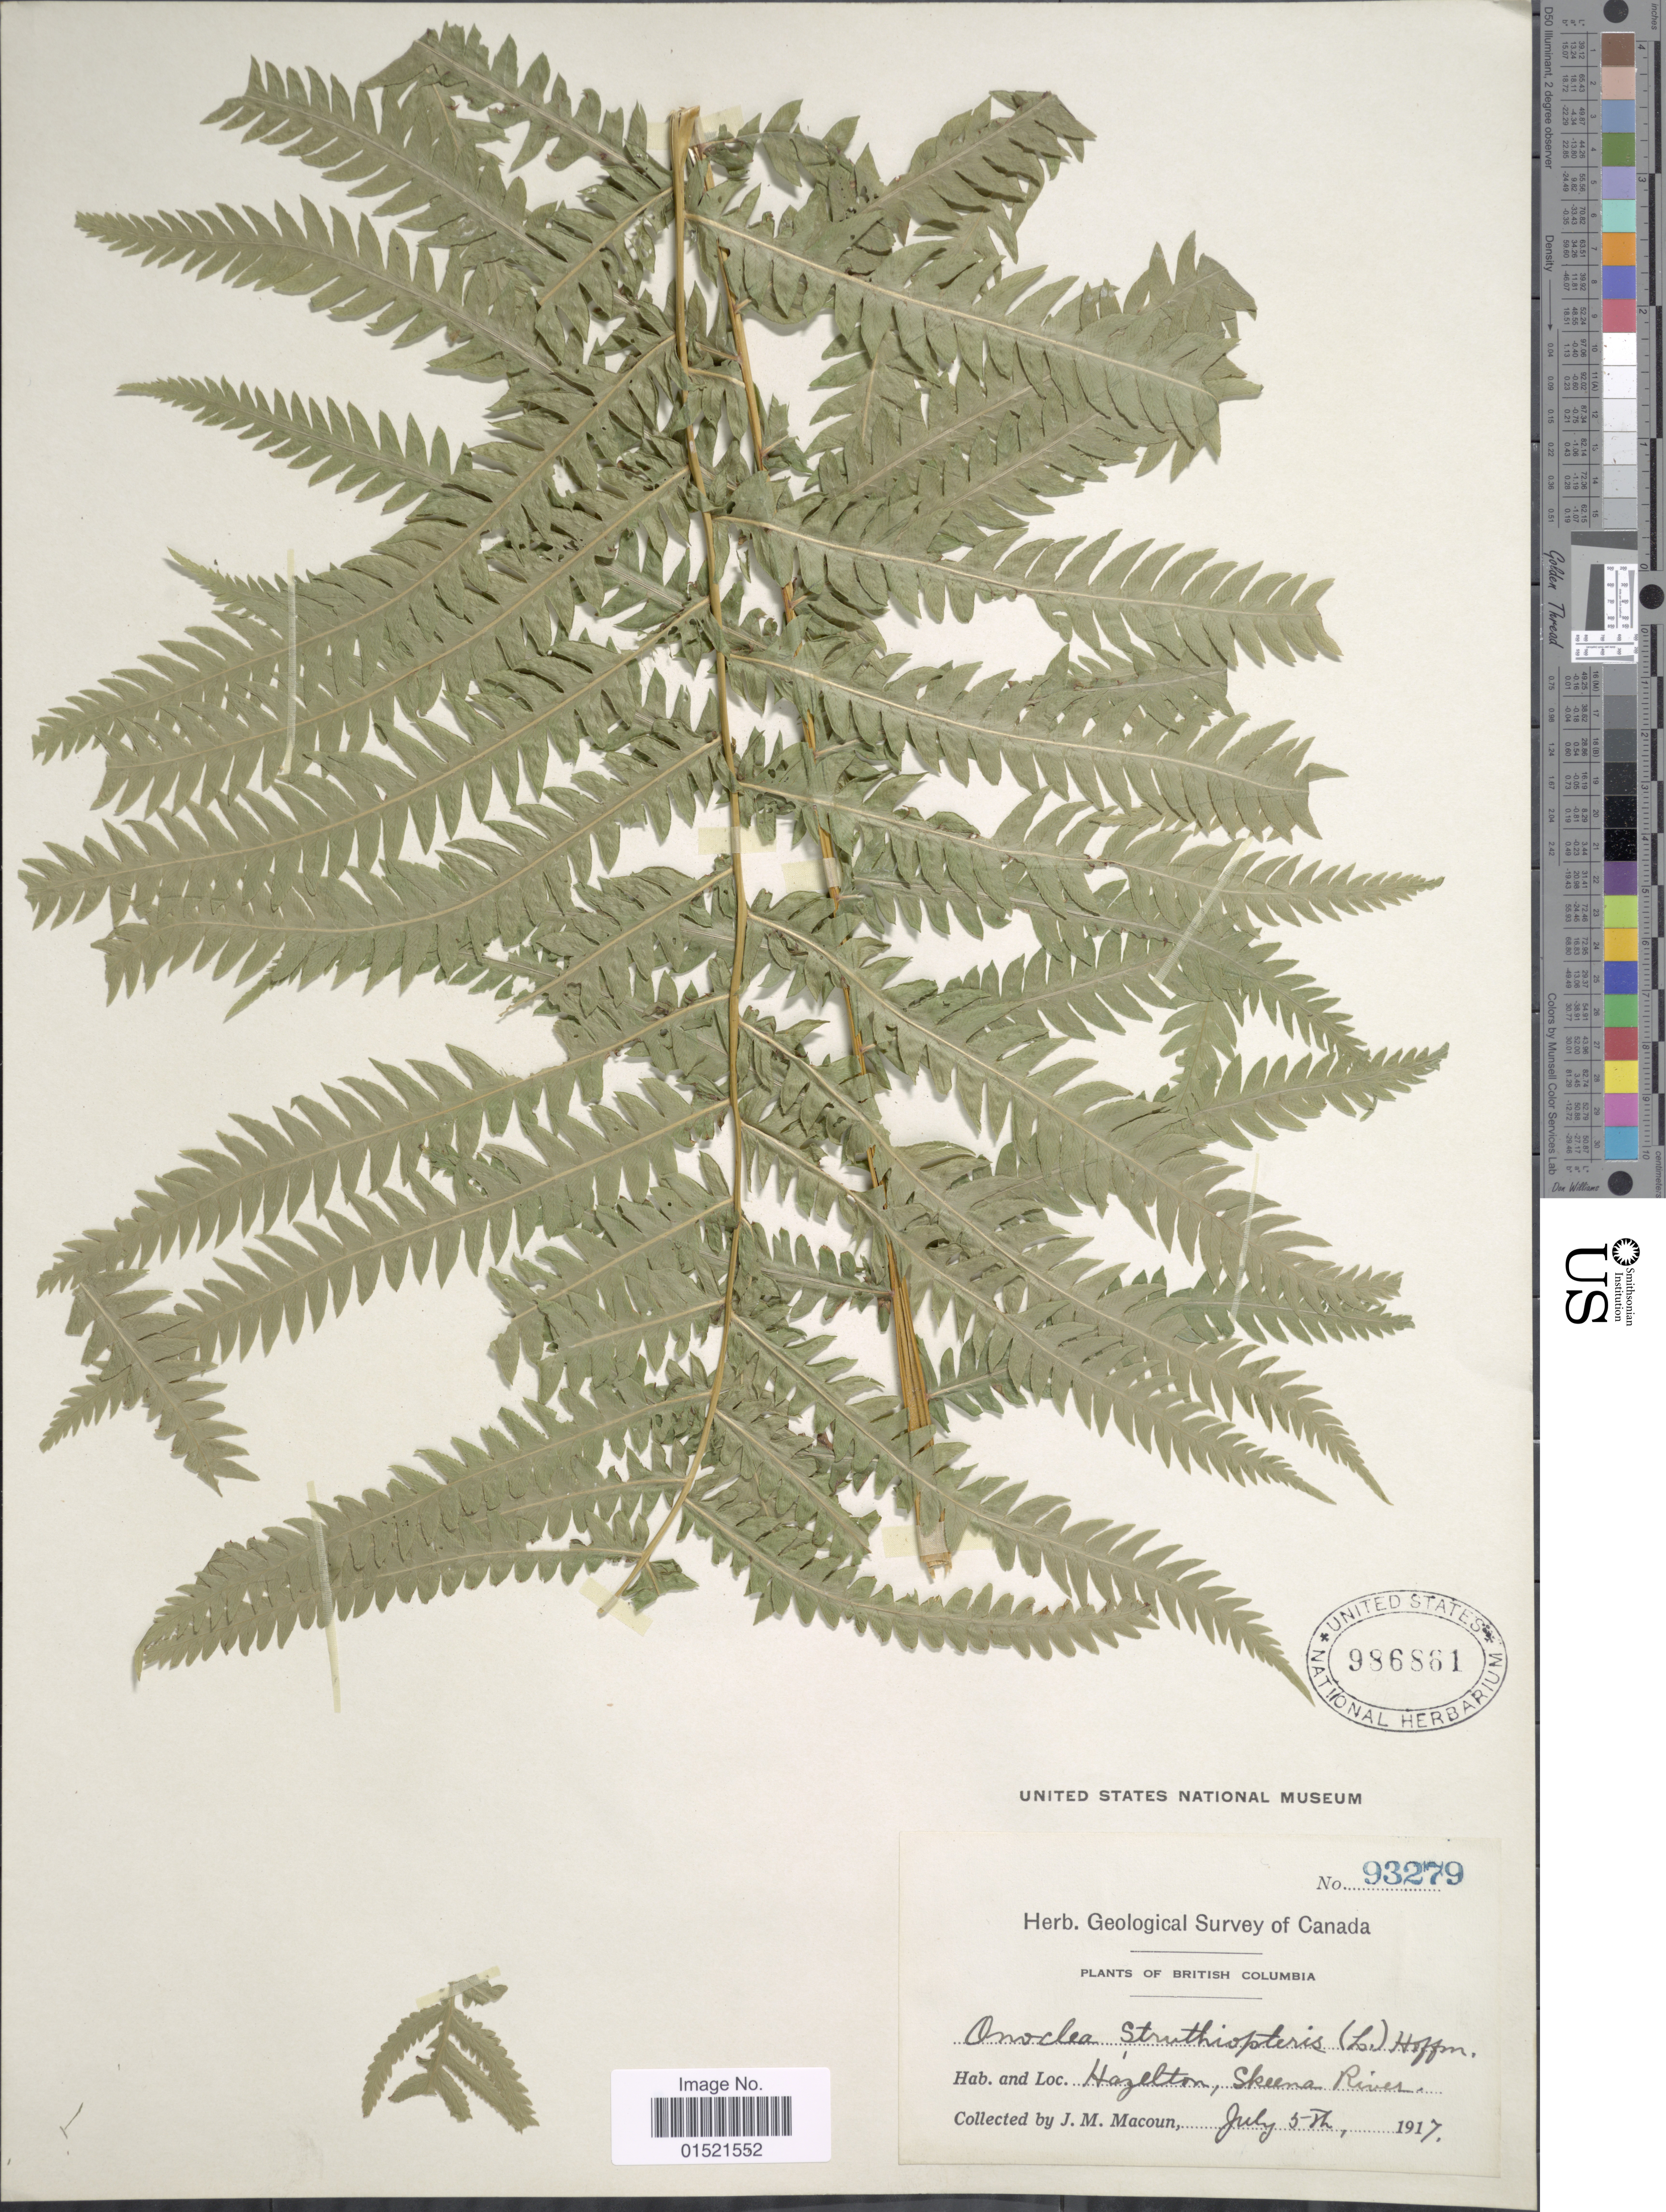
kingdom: Plantae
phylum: Tracheophyta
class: Polypodiopsida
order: Polypodiales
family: Onocleaceae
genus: Matteuccia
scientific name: Matteuccia struthiopteris var. pensylvanica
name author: (Willd.) C.V. Morton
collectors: J. M. Macoun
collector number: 93279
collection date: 1917-07-05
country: Canada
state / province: British Columbia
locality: Hazelton, Skeena River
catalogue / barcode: US 986881